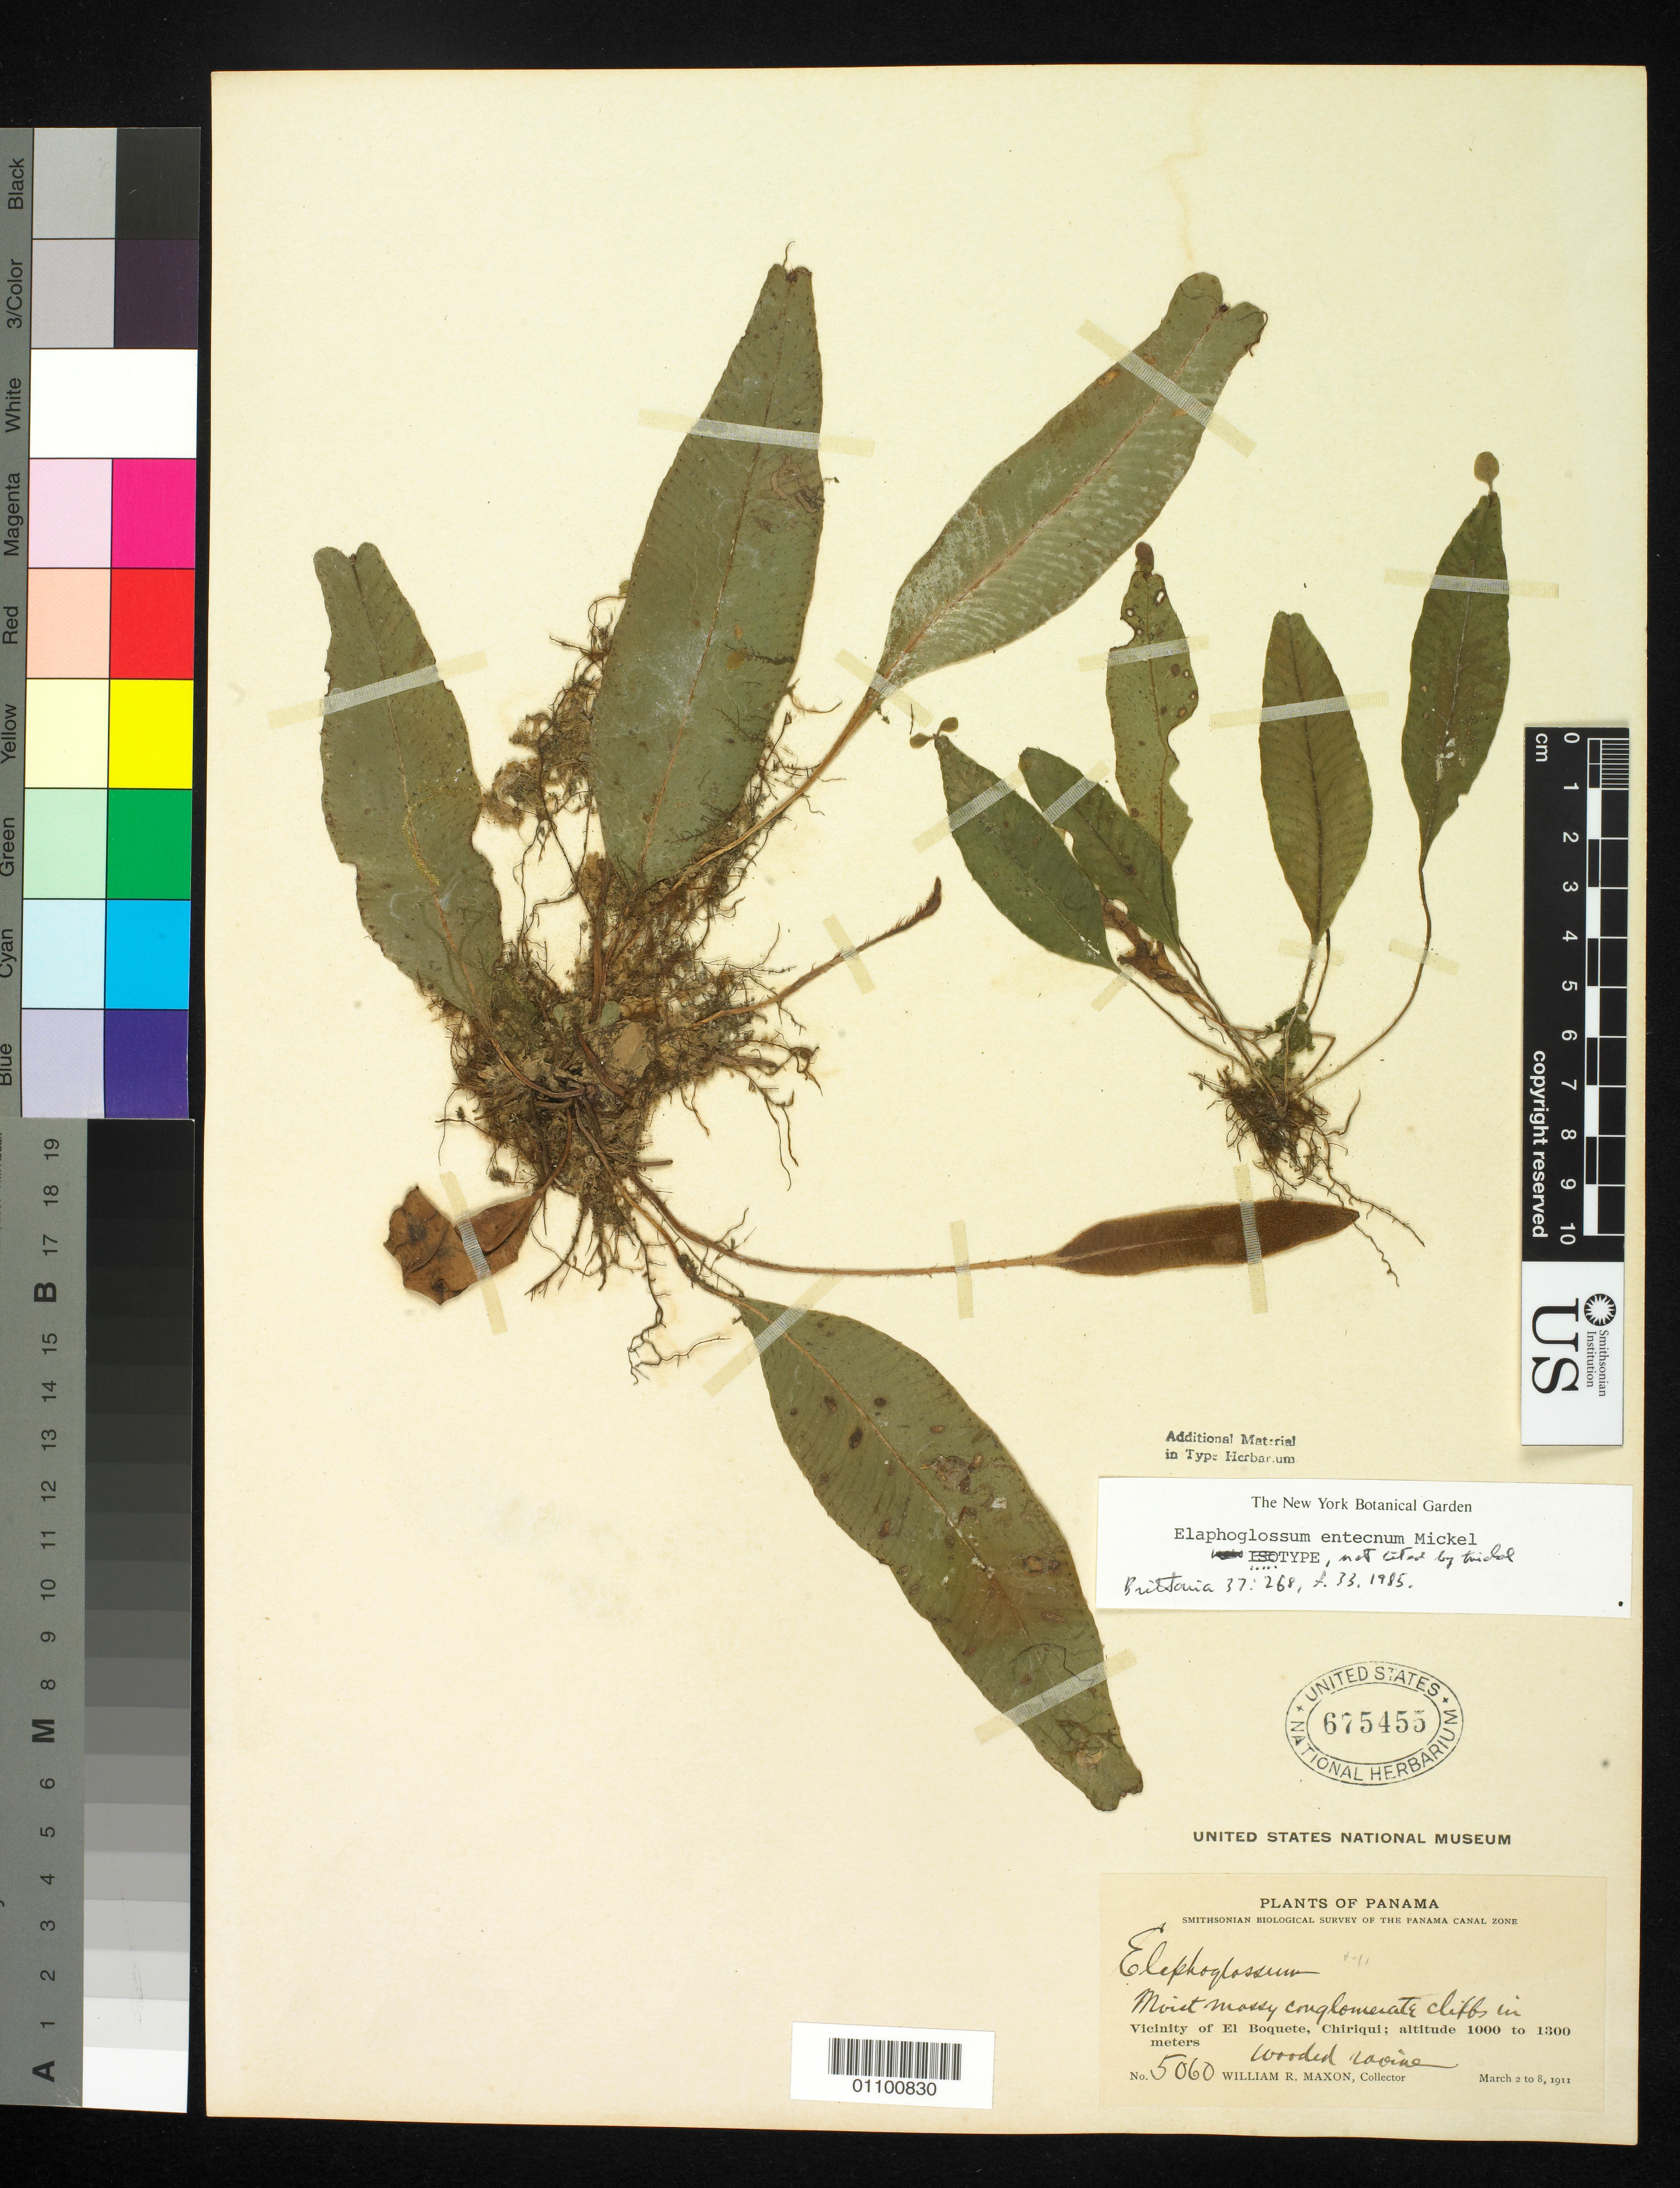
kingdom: Plantae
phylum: Tracheophyta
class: Polypodiopsida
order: Polypodiales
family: Dryopteridaceae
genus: Elaphoglossum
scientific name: Elaphoglossum entecnum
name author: Mickel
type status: Isotype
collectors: W. R. Maxon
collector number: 5060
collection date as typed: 02 Mar 1911 to 08 Mar 1911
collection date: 1911-03-02/1911-03-08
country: Panama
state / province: Chiriquí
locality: Vicinity of el Boquete.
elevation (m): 1000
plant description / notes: US has 3 sheets of this collection, USNH 675455, 675456 (both annotated as holotype) & 675457 (originally annotated as isotype).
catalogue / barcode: US 675455